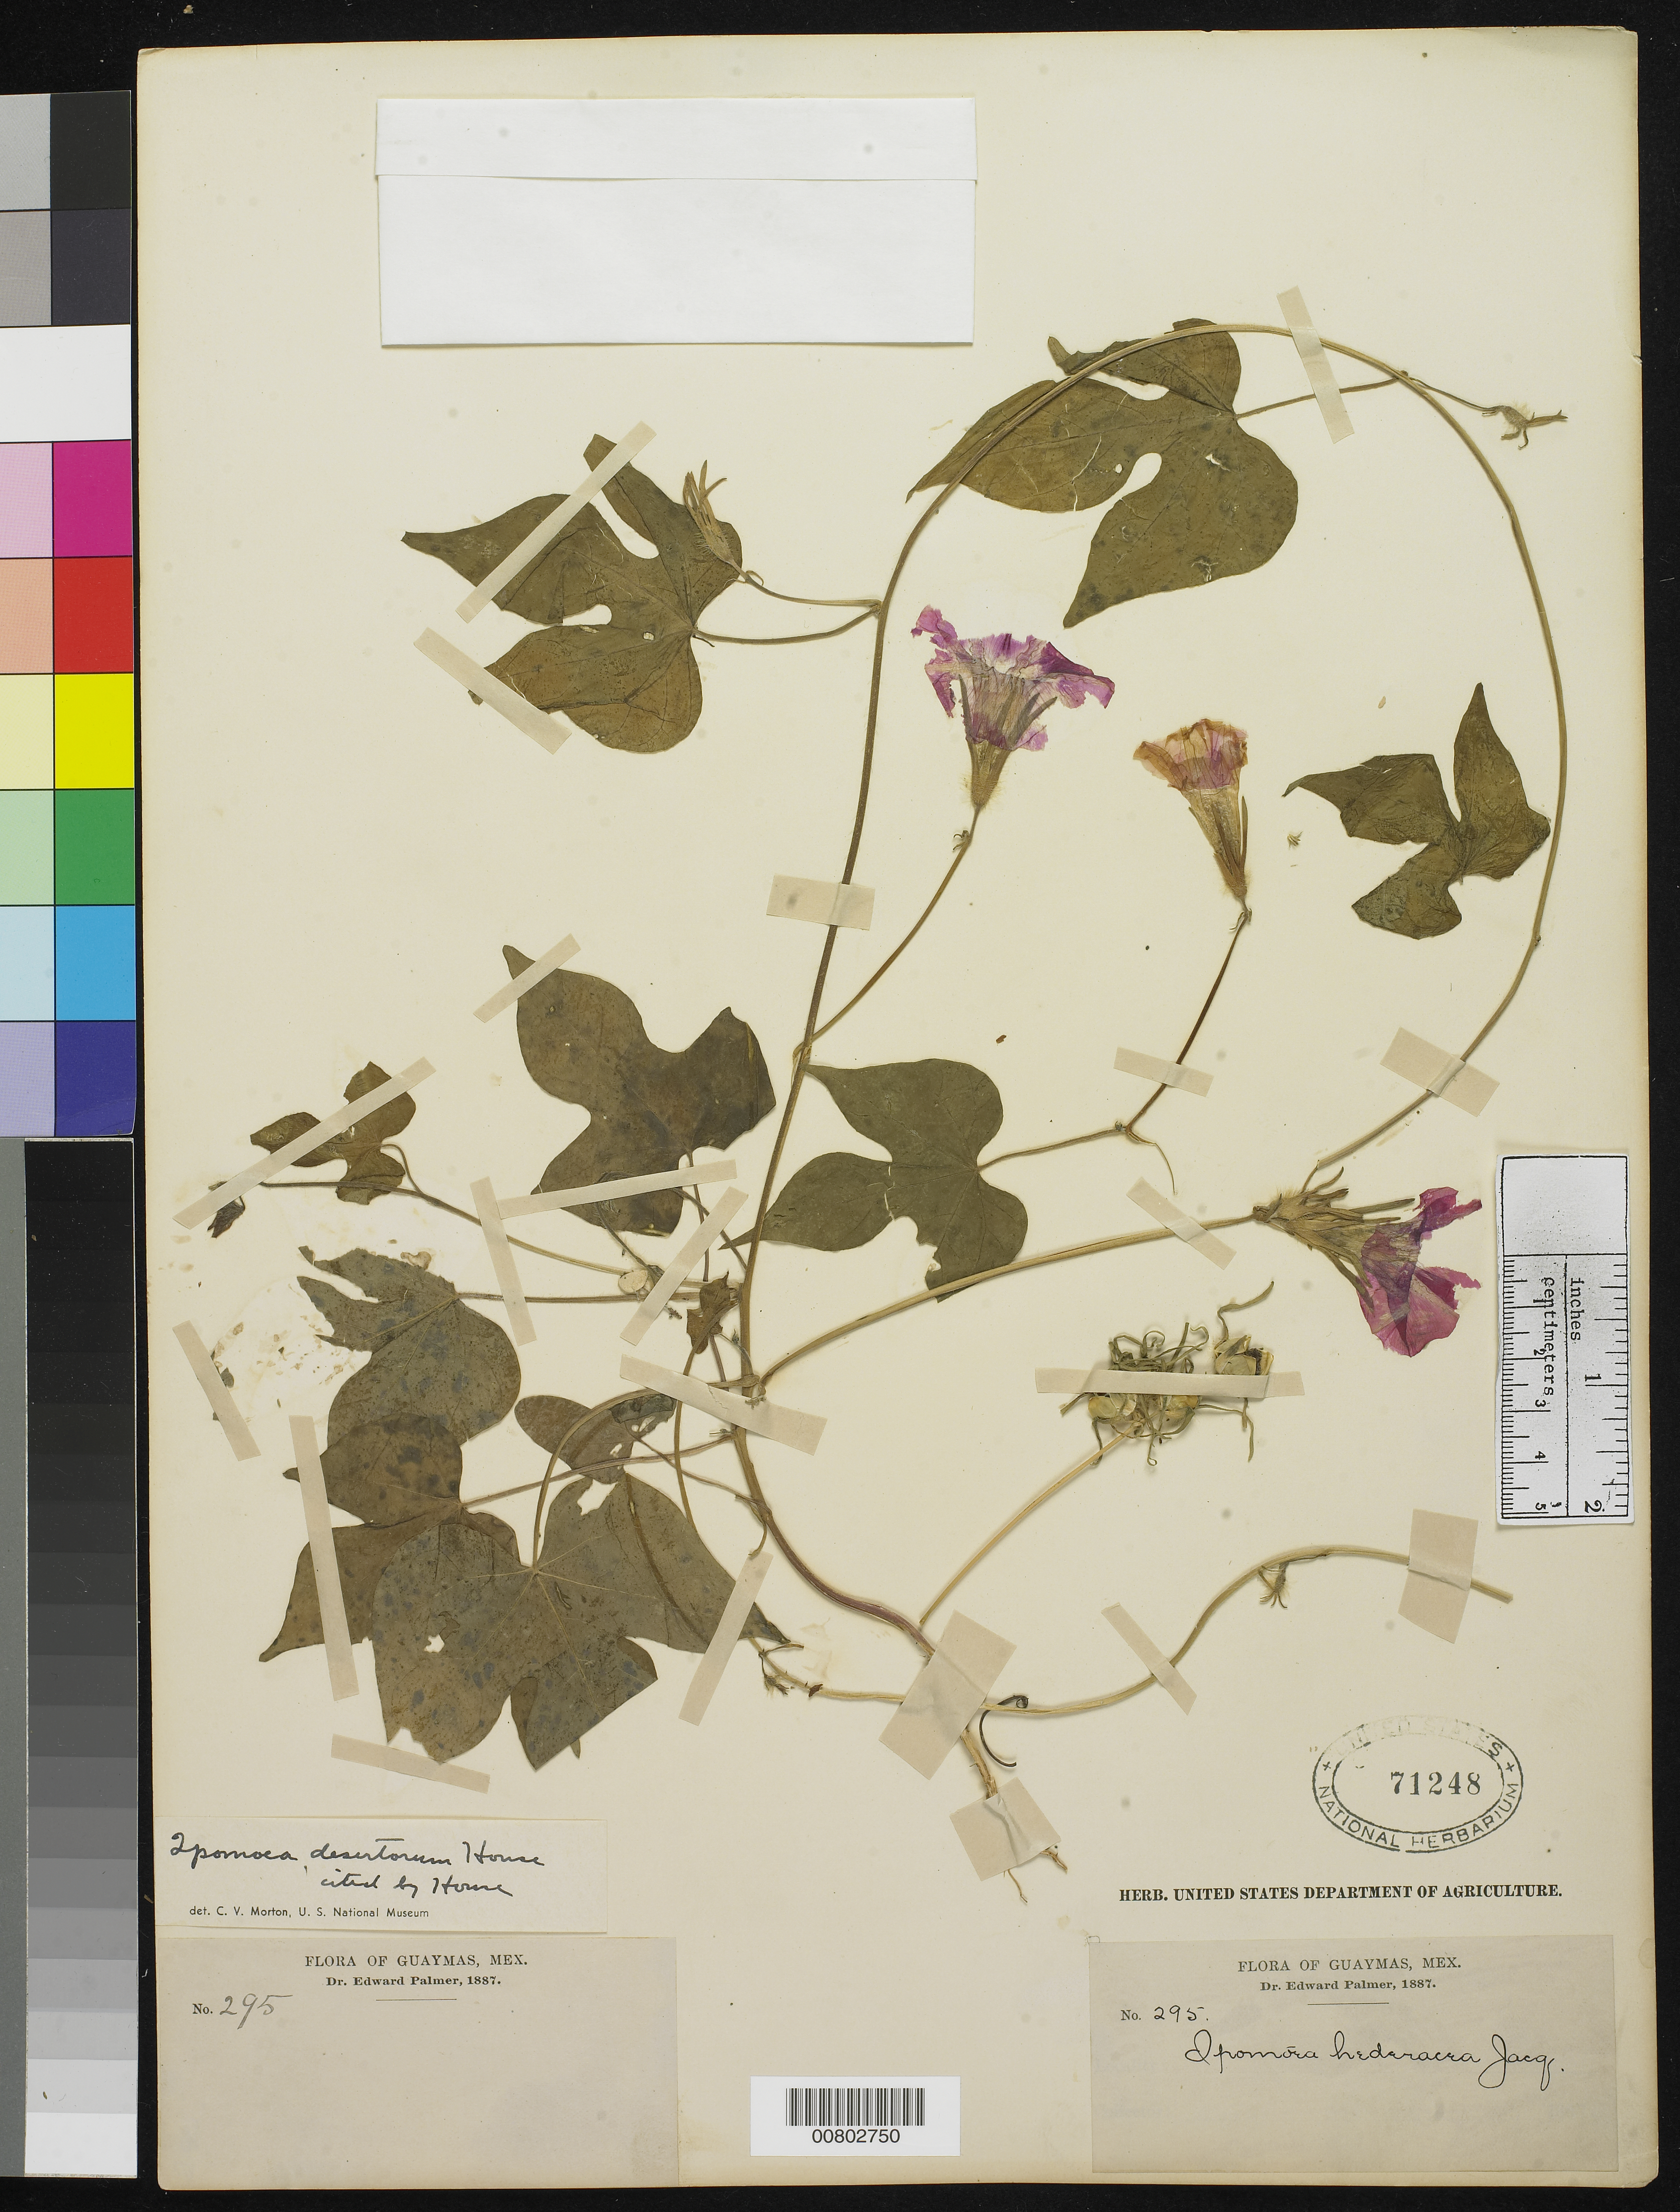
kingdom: Plantae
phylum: Tracheophyta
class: Magnoliopsida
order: Solanales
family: Convolvulaceae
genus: Ipomoea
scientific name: Ipomoea hederacea 'Scarlet O'Hara'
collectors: E. Palmer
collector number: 295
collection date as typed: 1887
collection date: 1887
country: Mexico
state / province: Sonora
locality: Guaymas, Sonora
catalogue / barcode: US 71248